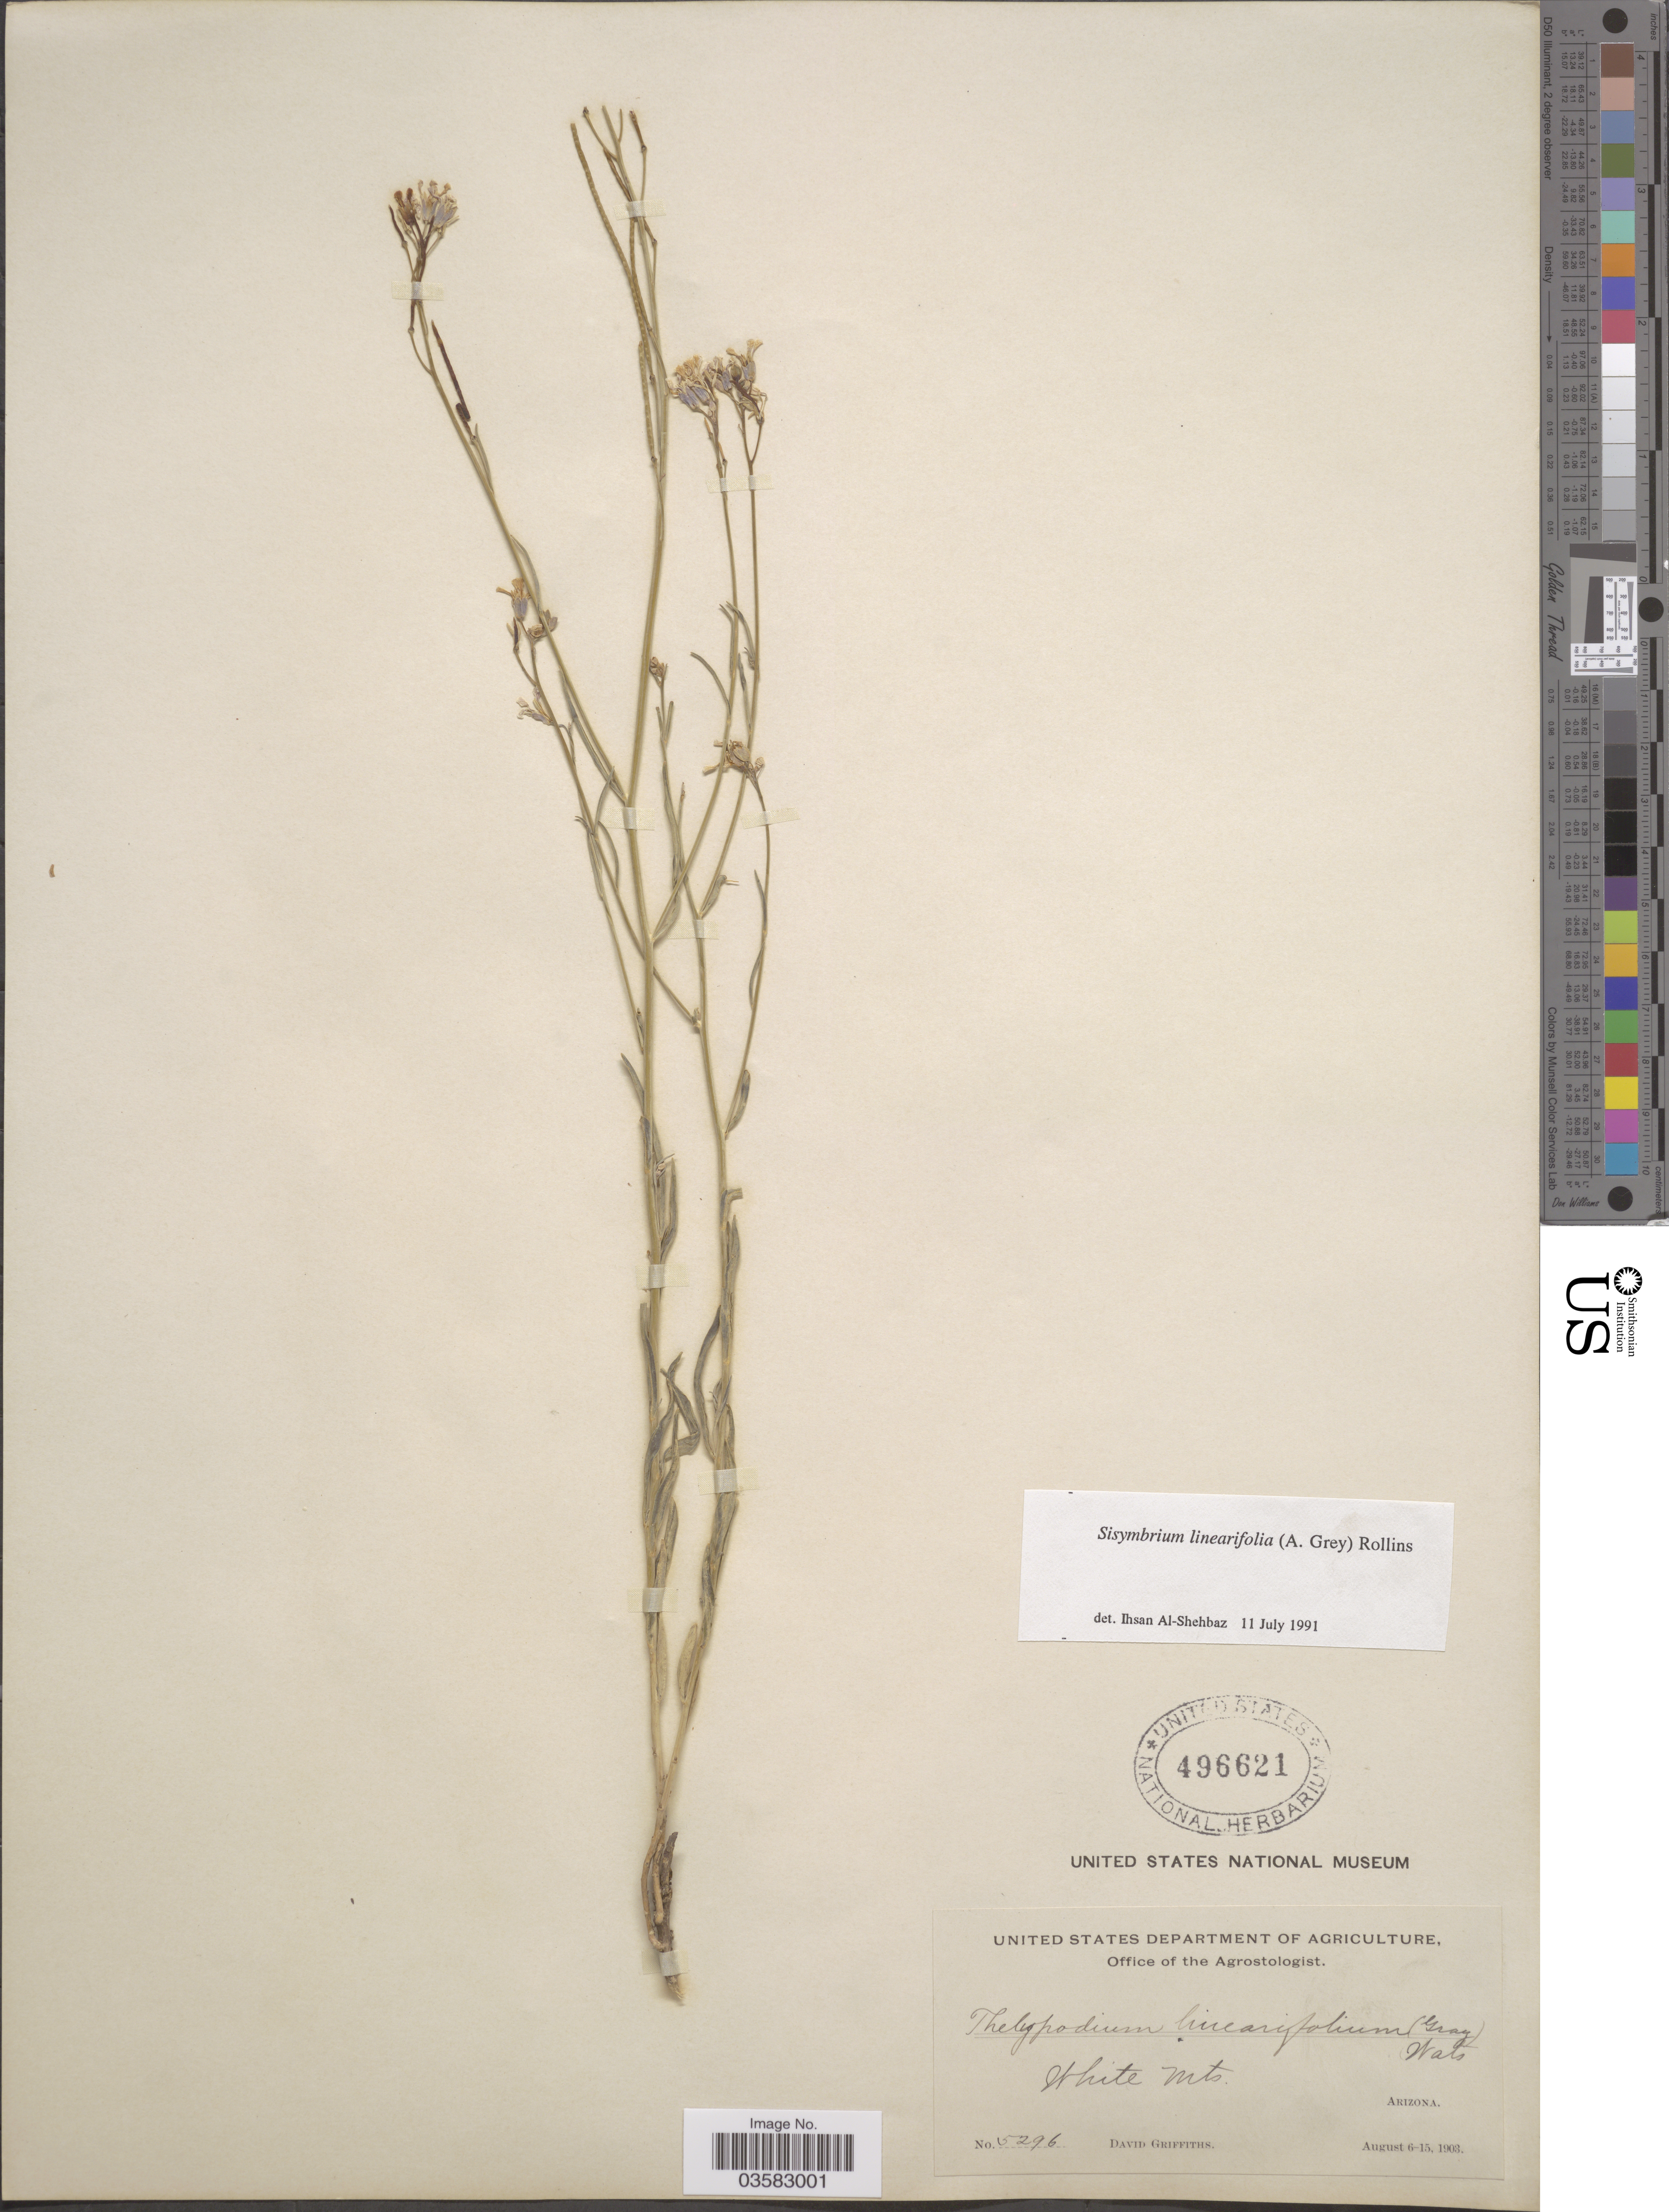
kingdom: Plantae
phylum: Tracheophyta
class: Magnoliopsida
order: Brassicales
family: Brassicaceae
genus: Sisymbrium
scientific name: Sisymbrium linearifolium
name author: (A. Gray) Payson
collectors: D. Griffiths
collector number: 5296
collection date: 1903-08-06/1903-08-15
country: United States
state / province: Arizona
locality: White Mts.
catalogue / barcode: US 496621